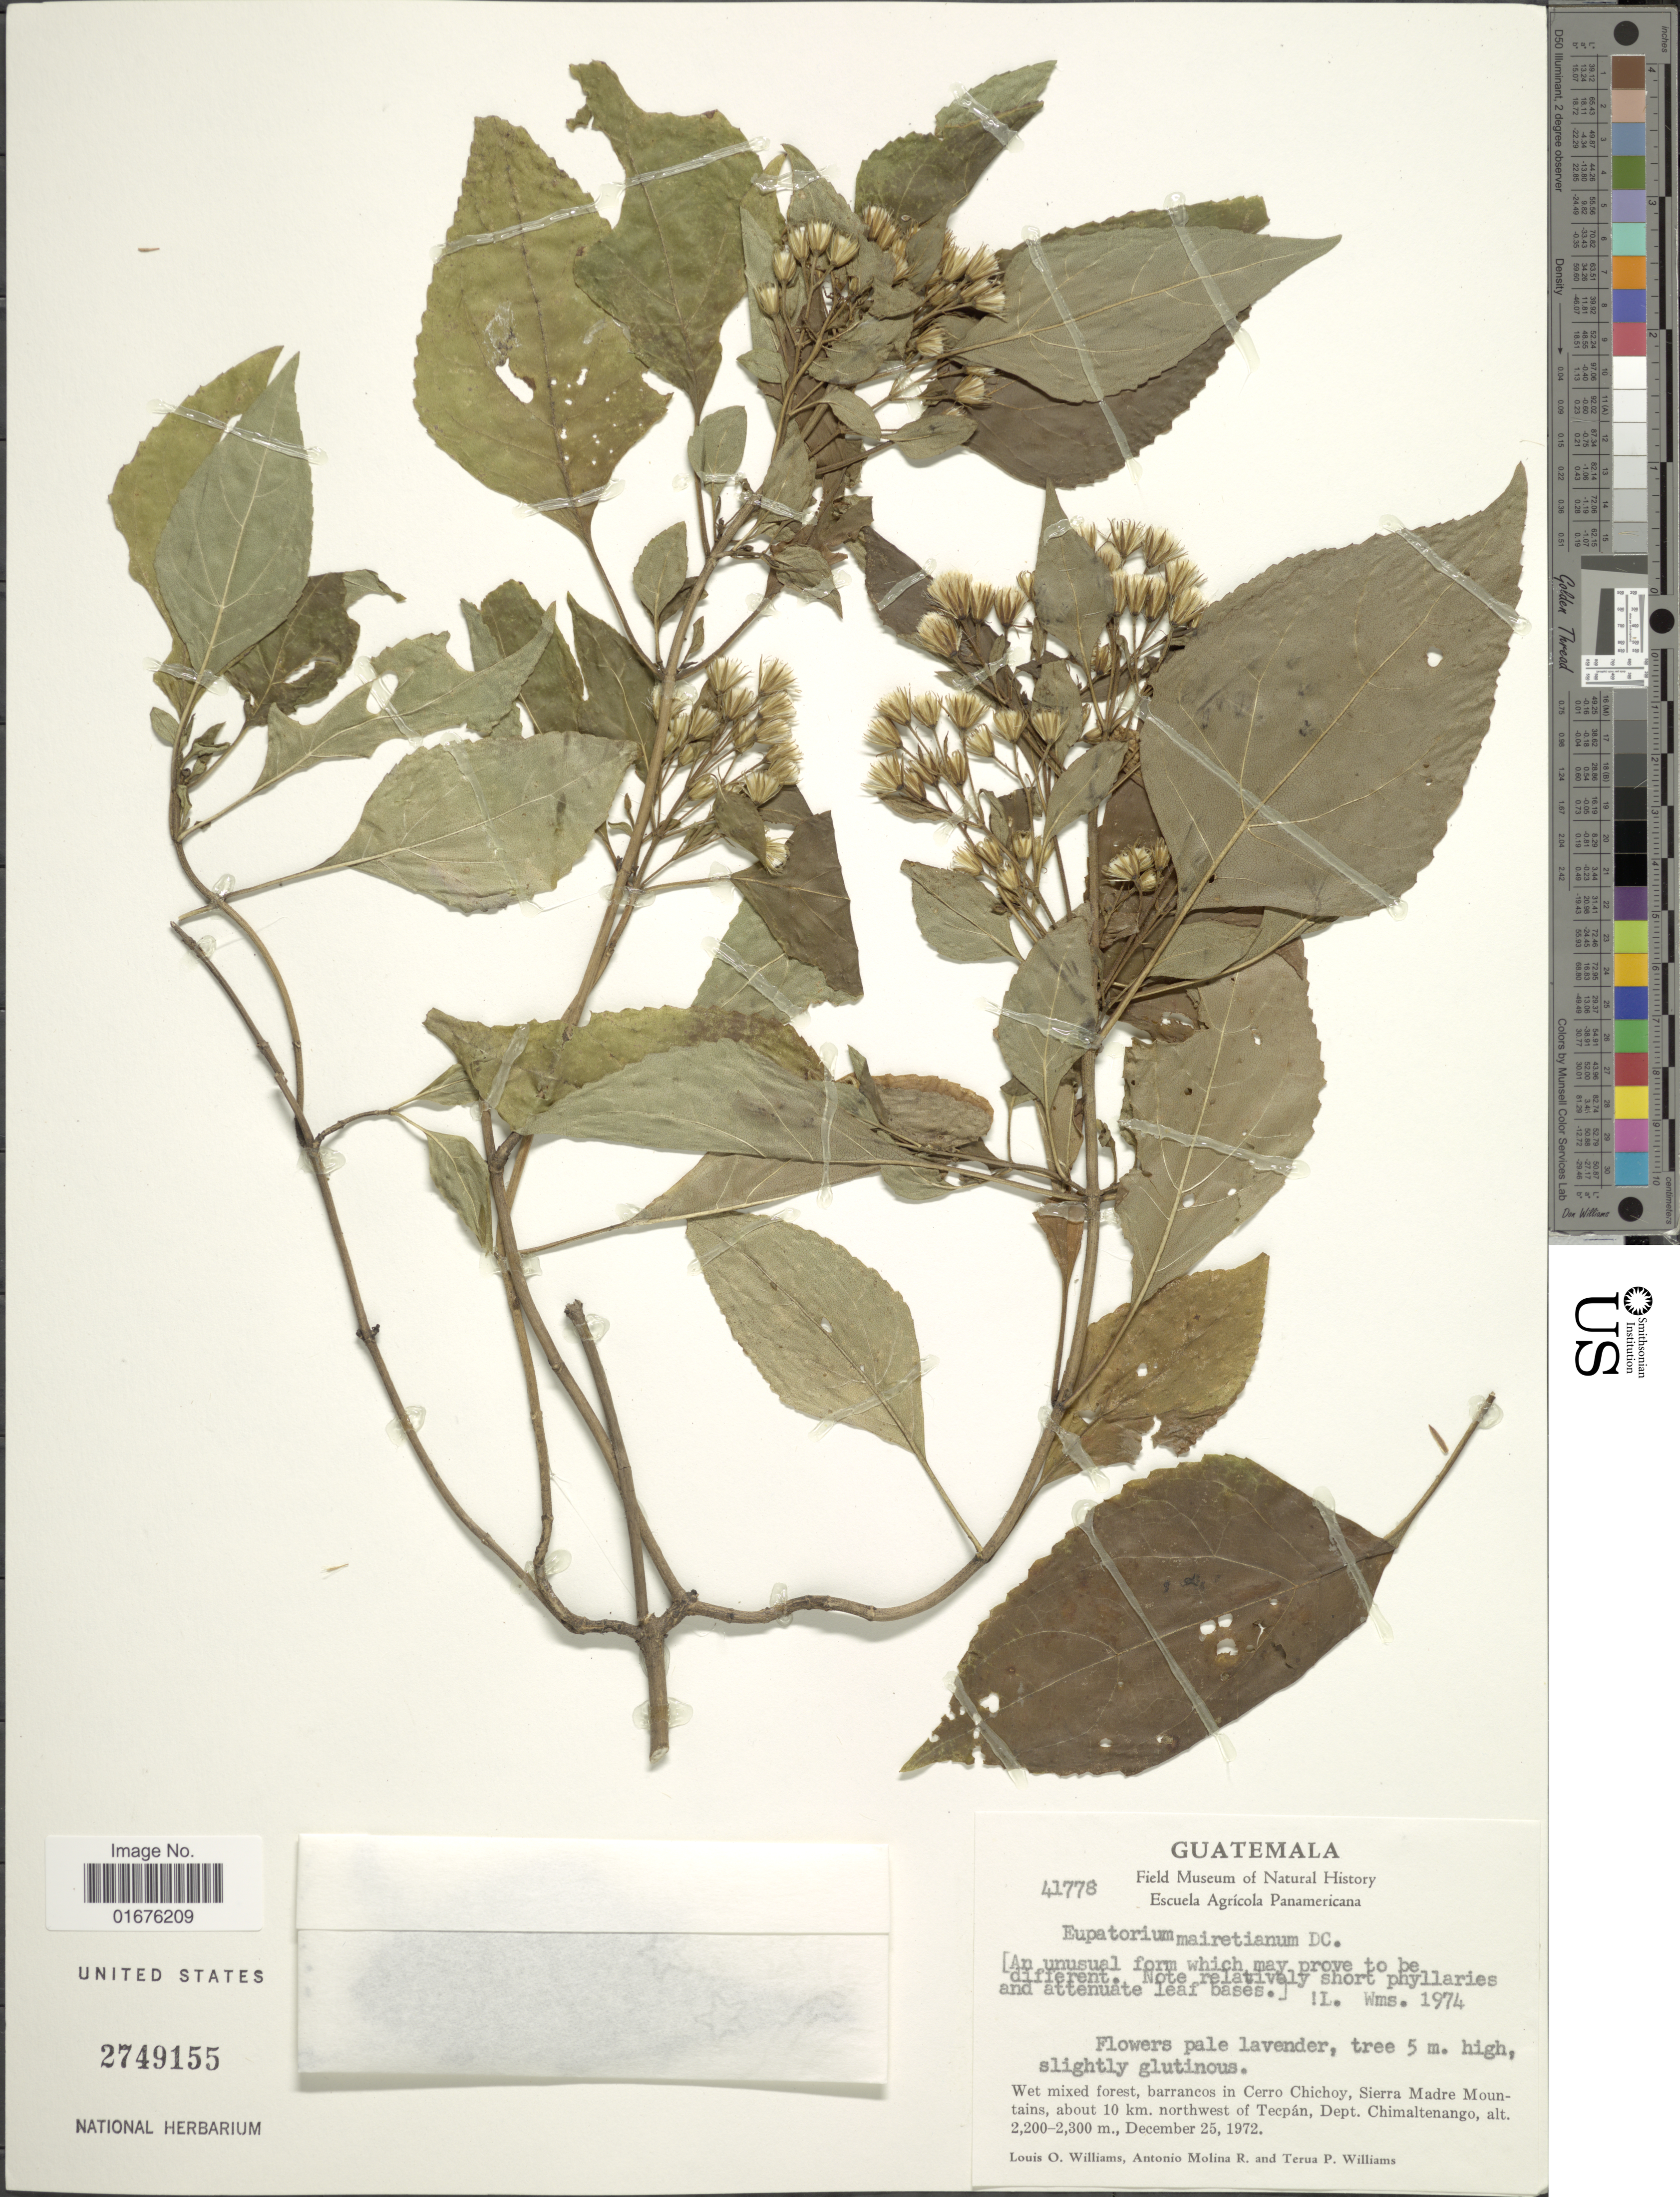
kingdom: Plantae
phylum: Tracheophyta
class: Magnoliopsida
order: Asterales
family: Asteraceae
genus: Ageratina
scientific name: Ageratina mairetiana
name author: (DC.) R.M. King & H. Rob.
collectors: L. O. Williams, A. Molina R. & T. P. Williams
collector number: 41778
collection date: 1972-12-25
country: Guatemala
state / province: Chimaltenango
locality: Wet fixed forest, barrancos in Cerro Chichoy, Sierra Madre Mountains, about 10 km. northwest of Tecpán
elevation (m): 2200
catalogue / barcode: US 2749155